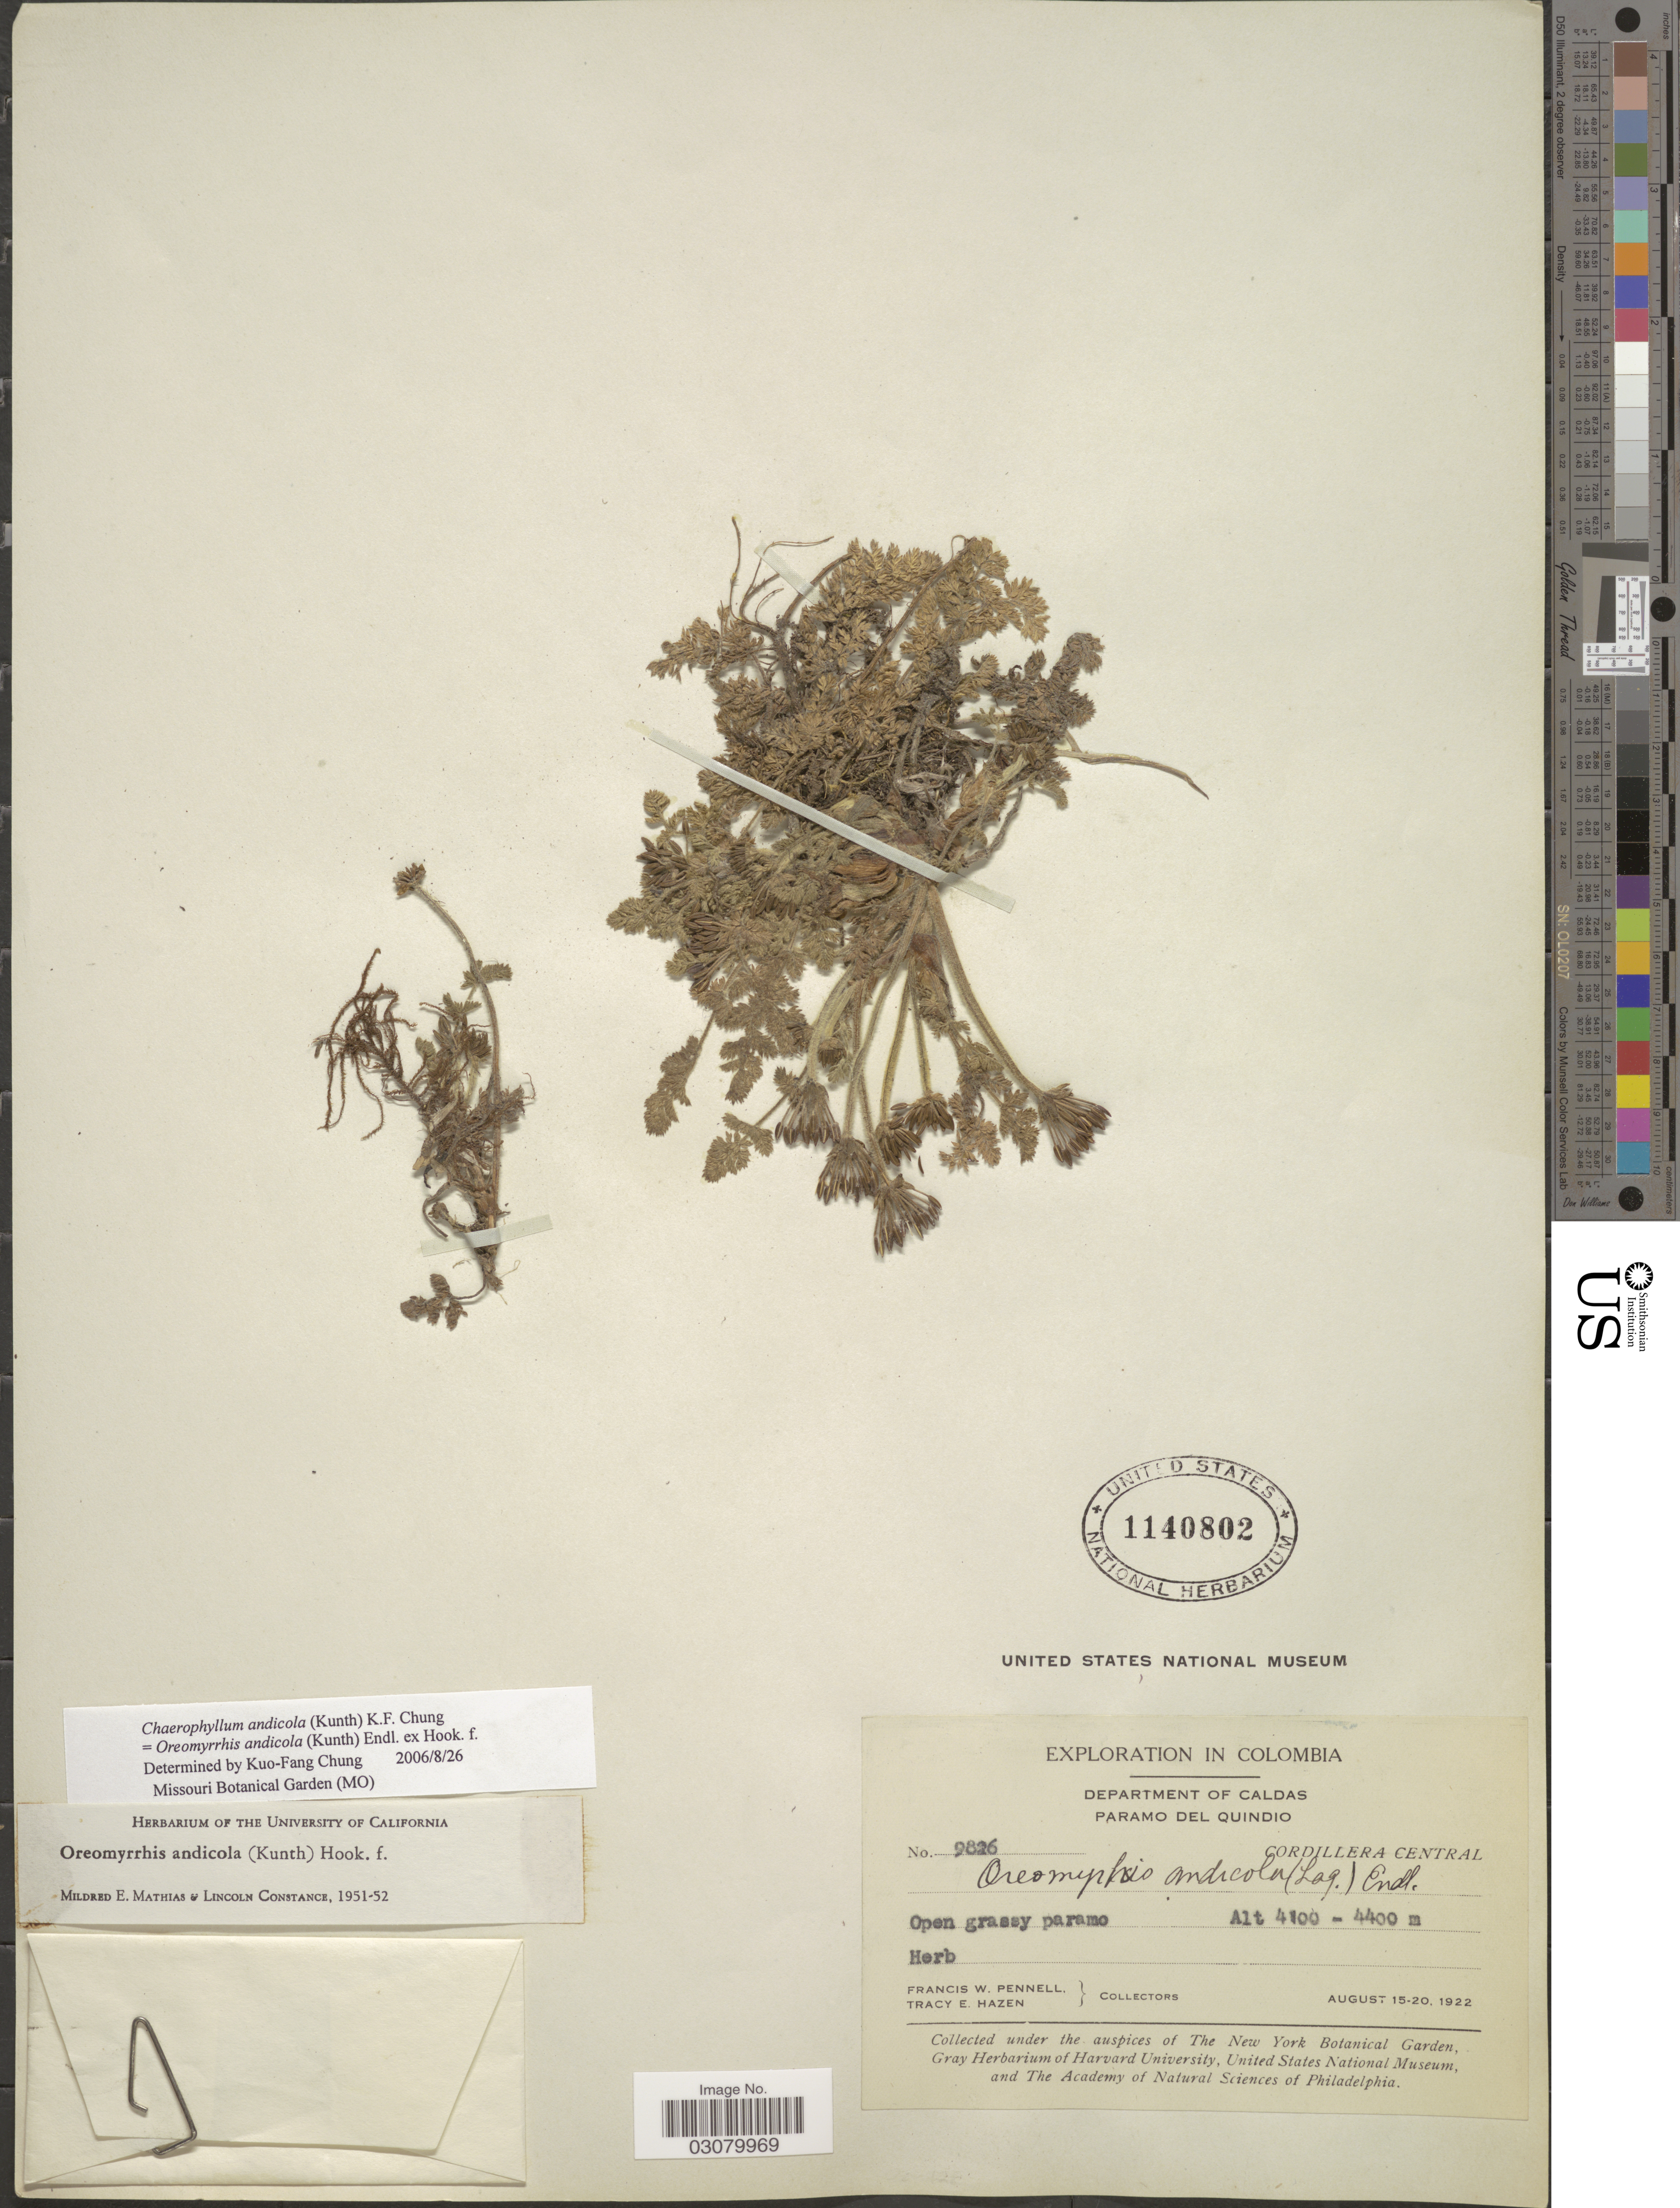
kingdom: Plantae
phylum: Tracheophyta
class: Magnoliopsida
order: Apiales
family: Apiaceae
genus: Oreomyrrhis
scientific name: Oreomyrrhis andicola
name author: (Kunth) Endl. ex Hook. f.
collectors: F. W. Pennell & T. E. Hazen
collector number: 9826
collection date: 1922-08-15/1922-08-20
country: Colombia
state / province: Caldas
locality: Department of Caldas. Paramo del Quindio, Cordillera Central.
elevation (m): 4100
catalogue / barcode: US 1140802